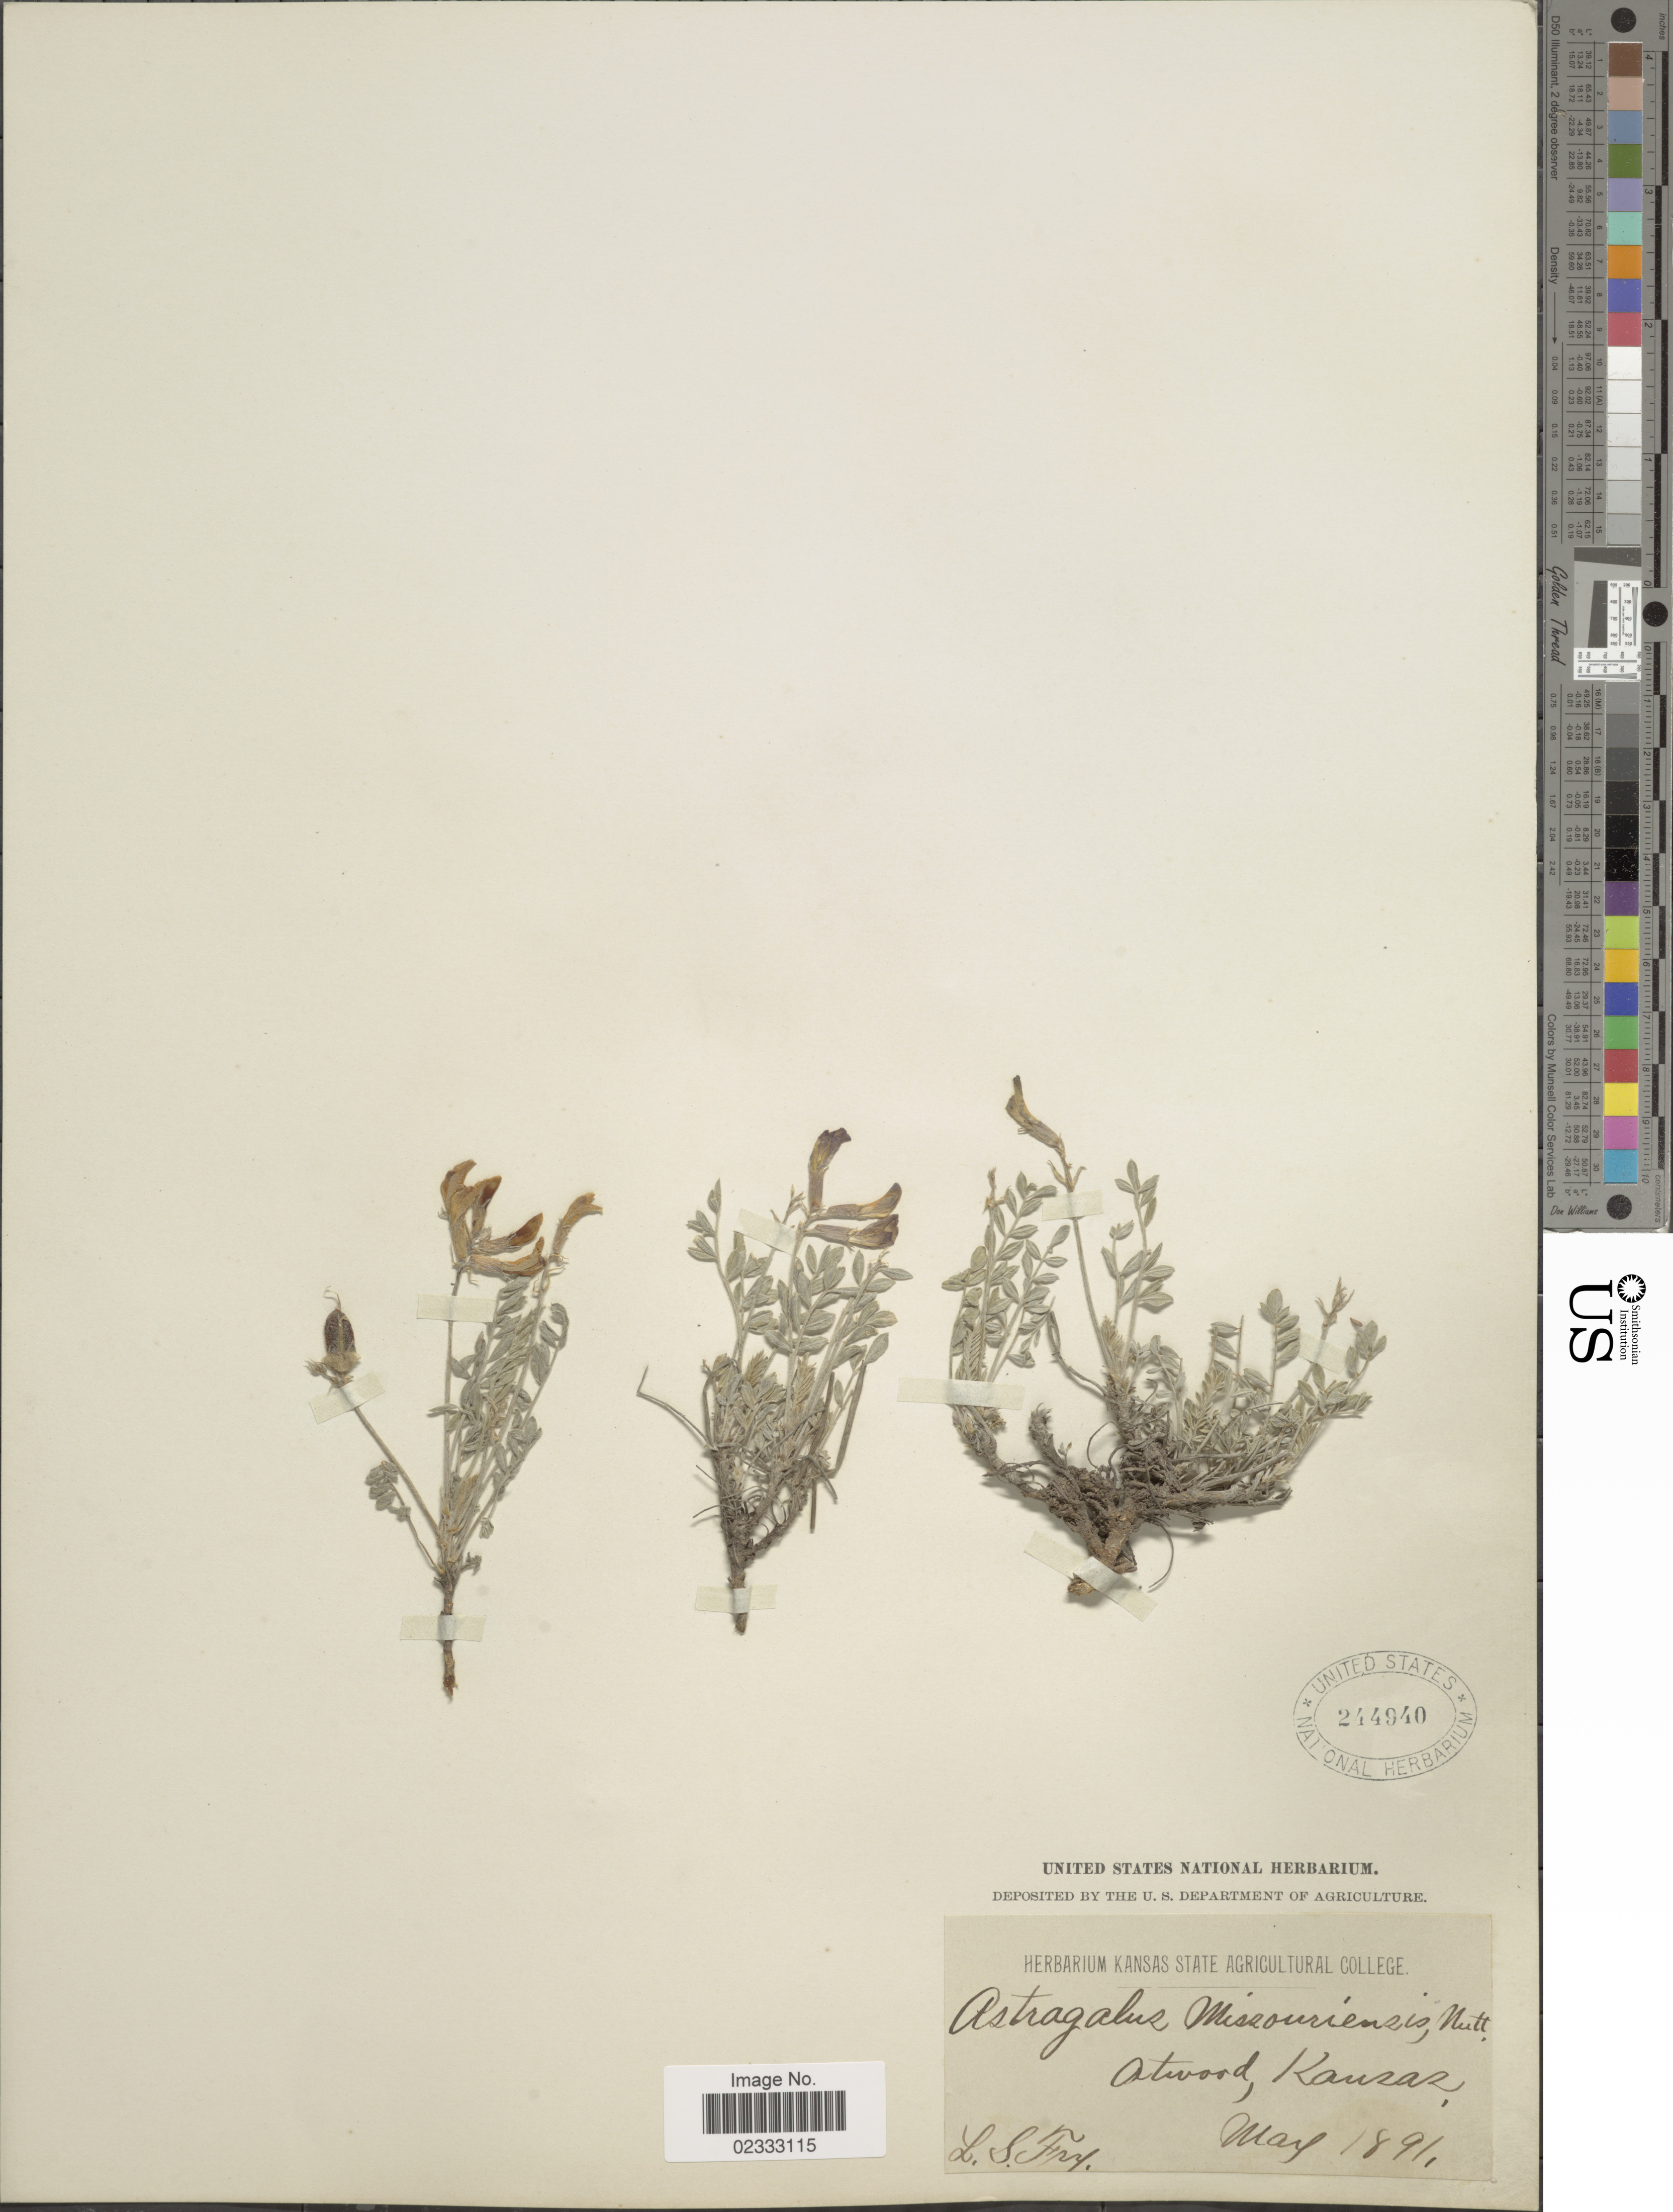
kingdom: Plantae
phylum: Tracheophyta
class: Magnoliopsida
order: Fabales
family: Fabaceae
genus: Astragalus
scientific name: Astragalus missouriensis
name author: Nutt.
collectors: L. Fry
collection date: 1891-05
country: United States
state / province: Kansas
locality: Atwood, Kansas.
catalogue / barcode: US 244940